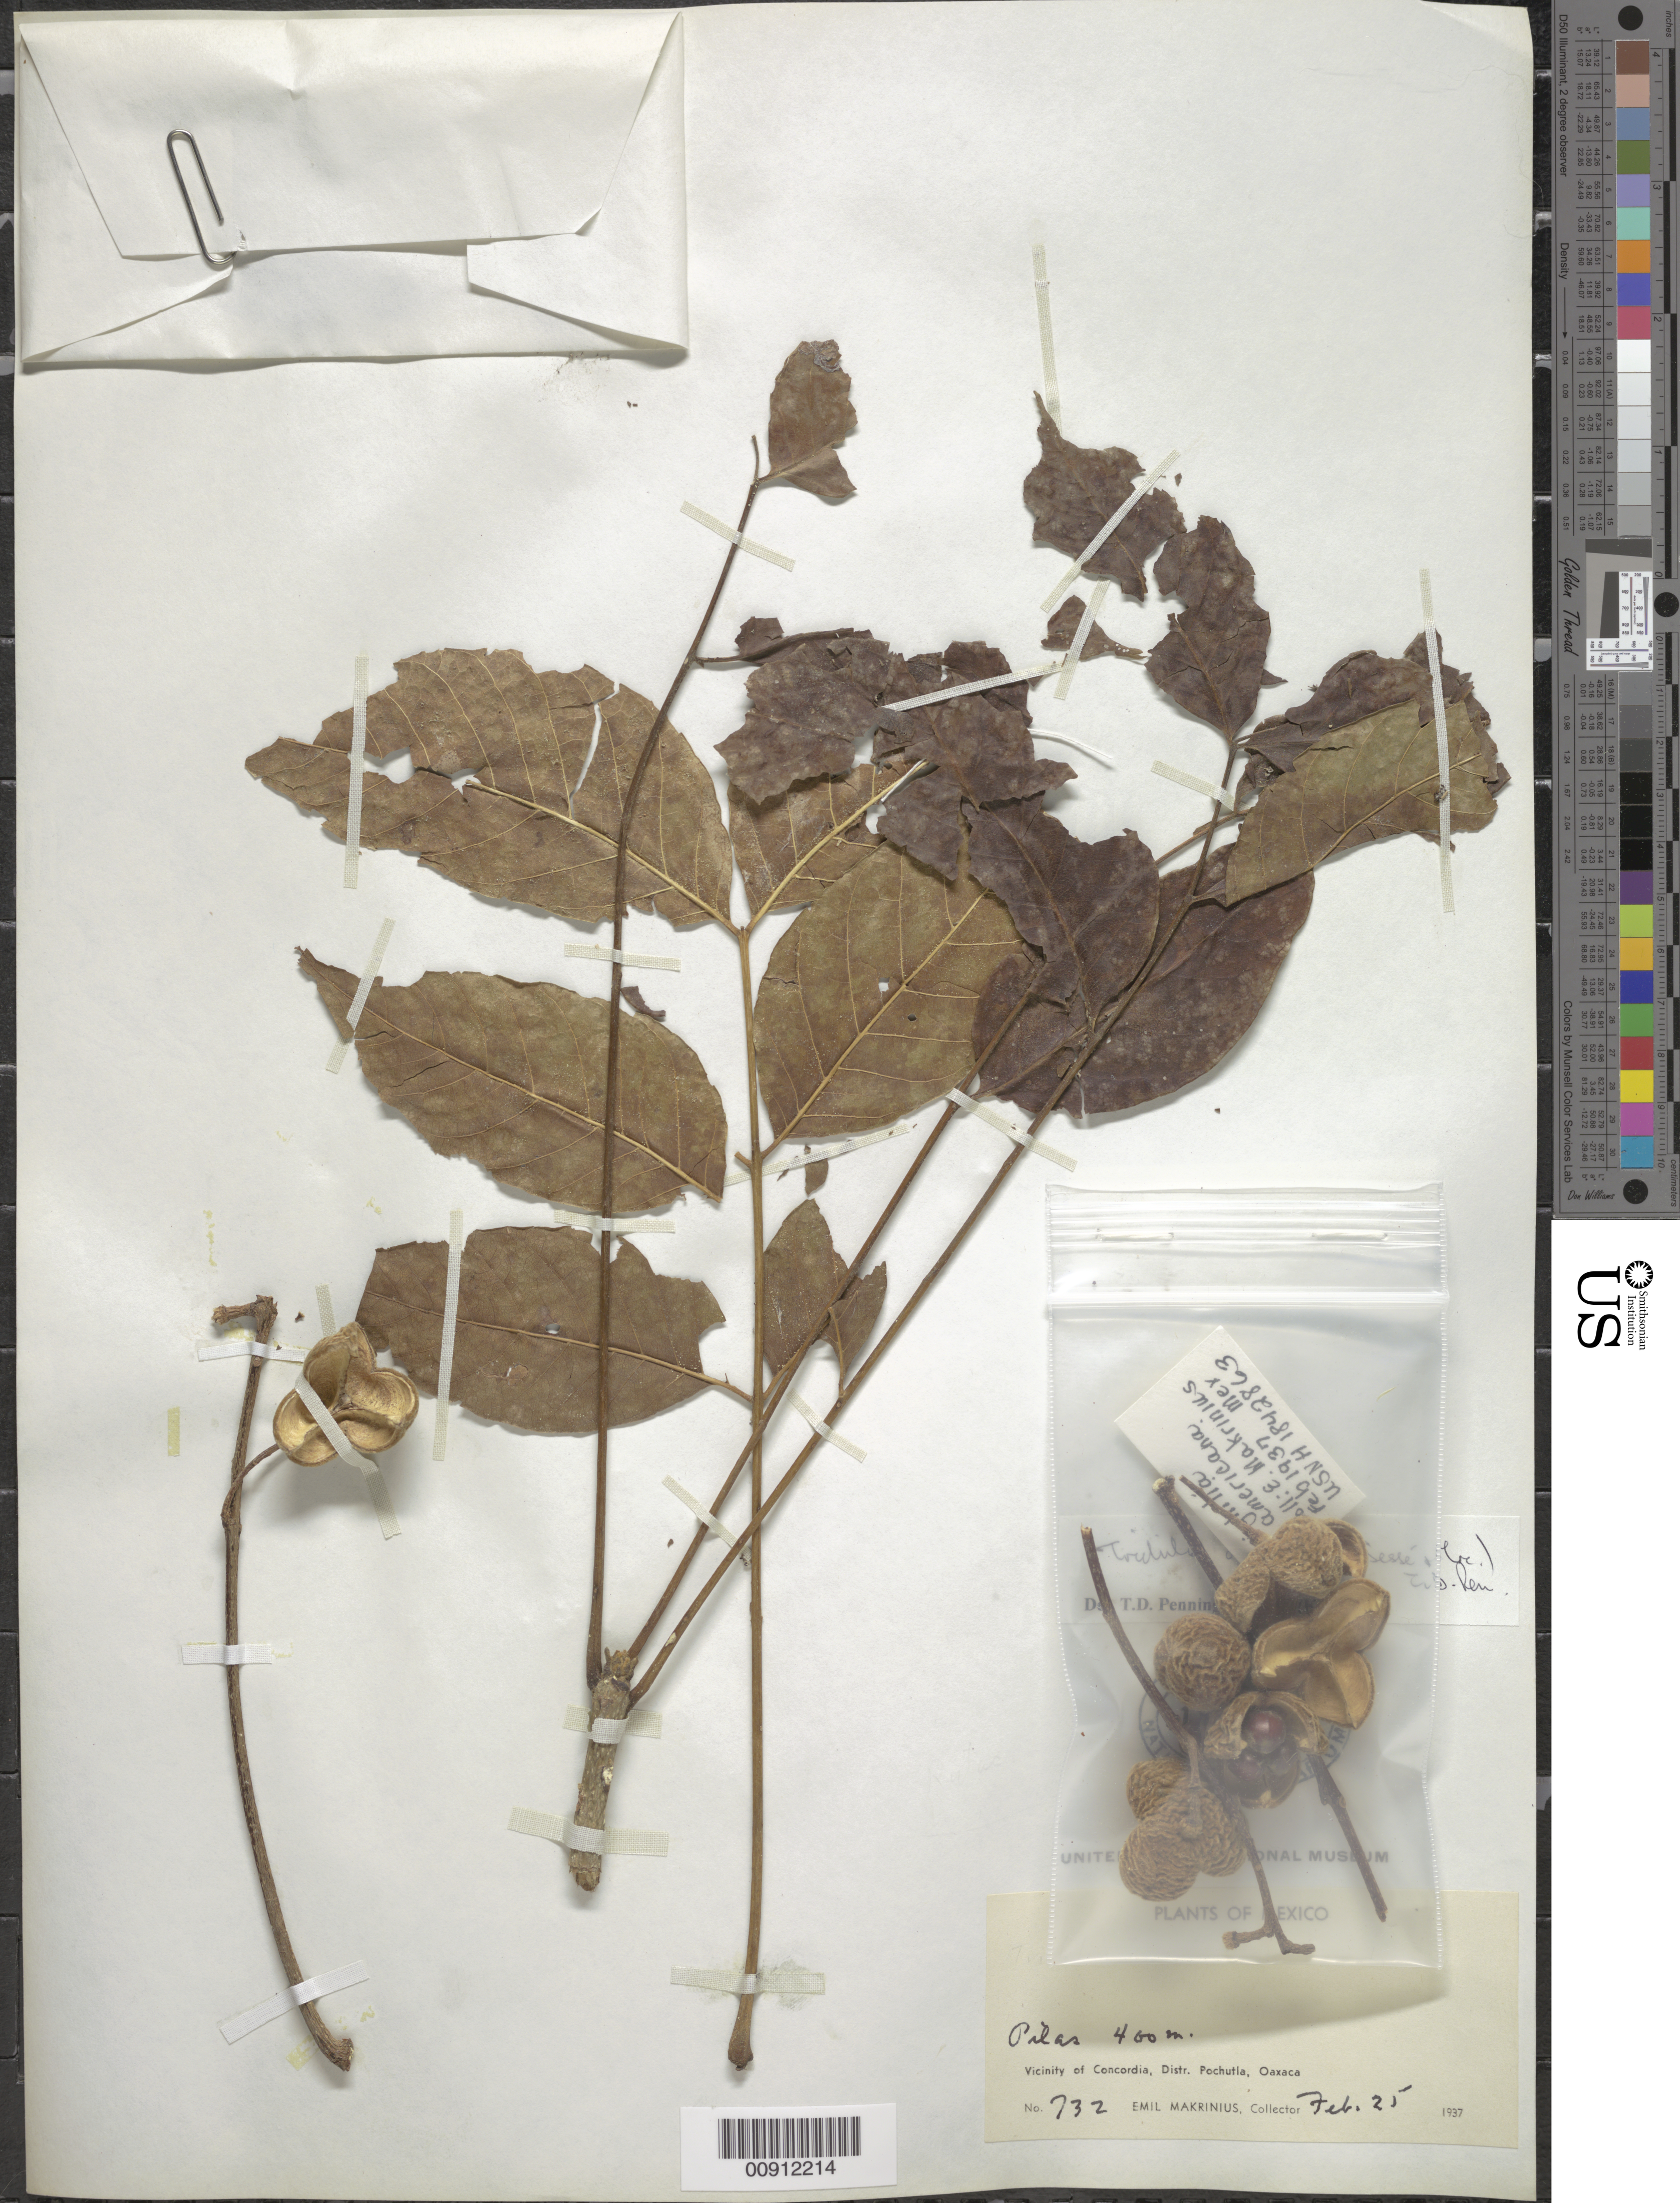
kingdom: Plantae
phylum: Tracheophyta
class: Magnoliopsida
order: Sapindales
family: Meliaceae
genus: Trichilia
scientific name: Trichilia americana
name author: (Sessé & Moc.) T.D. Penn.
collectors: E. Makrinius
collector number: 732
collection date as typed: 25 Feb 1937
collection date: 1937-02-25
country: Mexico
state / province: Oaxaca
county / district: Pochutla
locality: Pilas. Vicinity of Concordia, Distr. Pochutla, Oaxaca.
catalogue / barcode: US 1842863